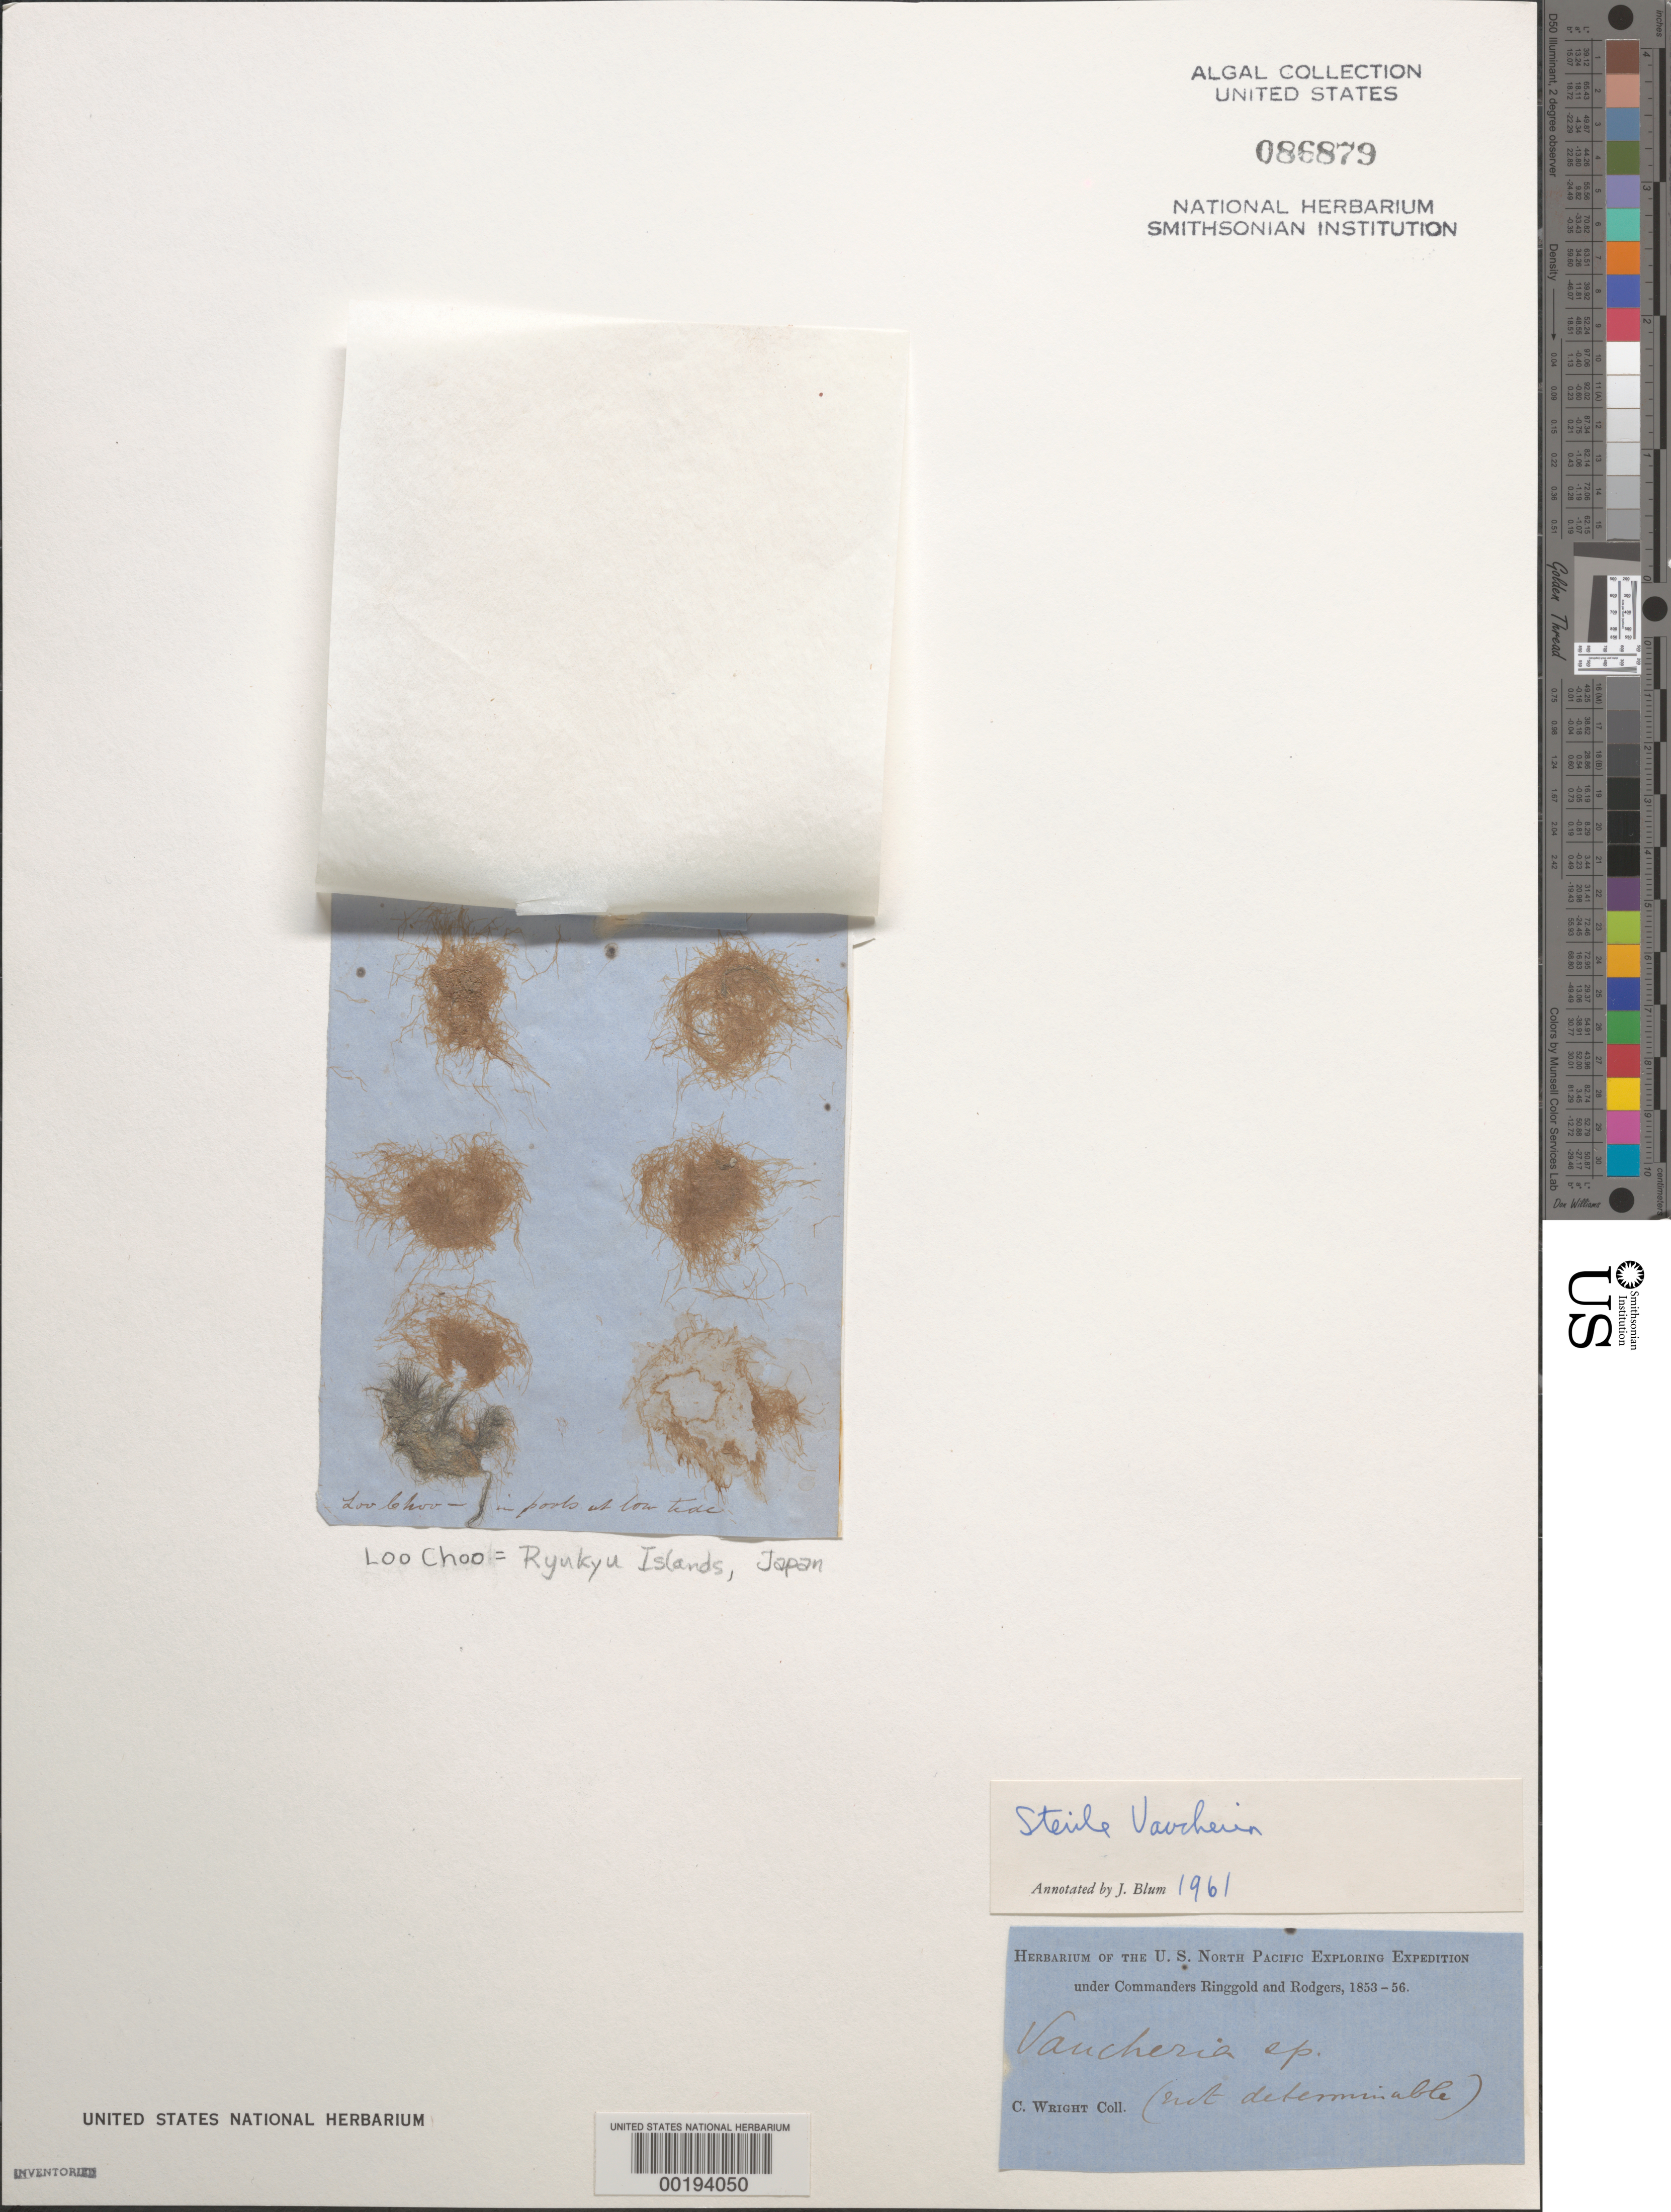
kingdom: Chromista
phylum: Ochrophyta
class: Xanthophyceae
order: Vaucheriales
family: Vaucheriaceae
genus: Vaucheria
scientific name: Vaucheria sp.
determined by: Blum, J. L.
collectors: C. Wright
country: Japan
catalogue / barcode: US 86879